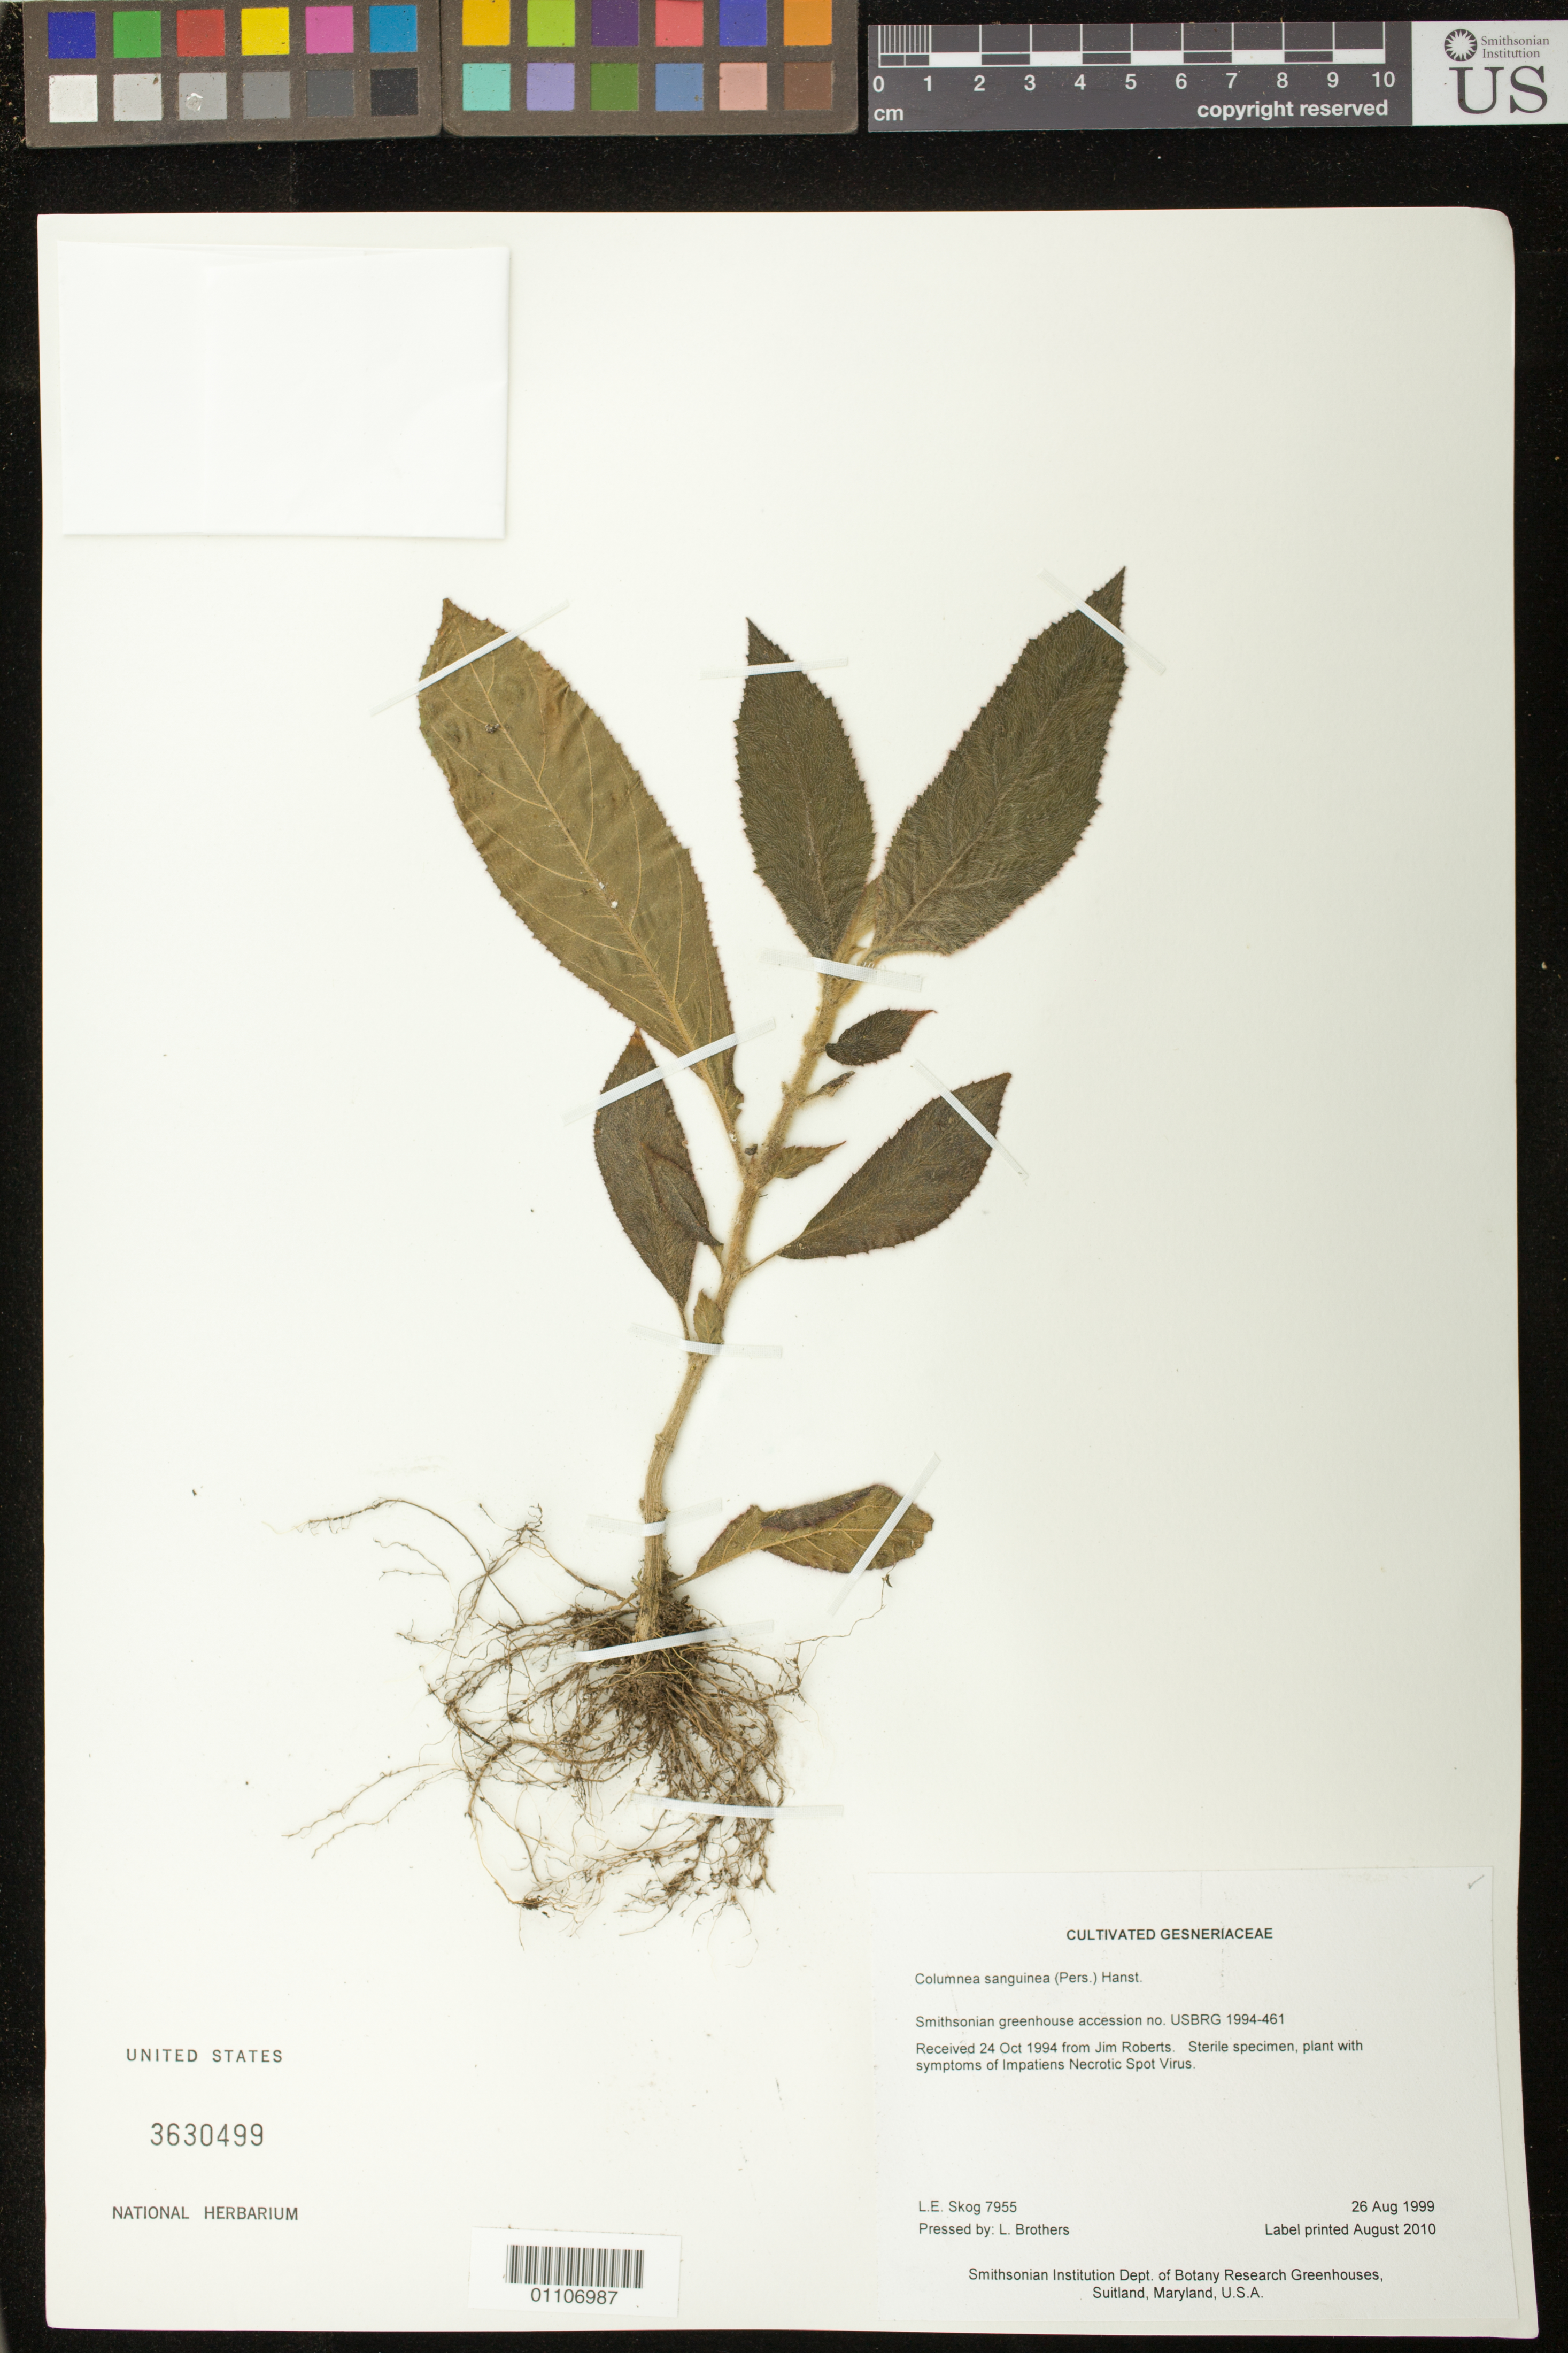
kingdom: Plantae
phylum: Tracheophyta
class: Magnoliopsida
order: Lamiales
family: Gesneriaceae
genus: Columnea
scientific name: Columnea sanguinea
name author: (Pers.) Hanst.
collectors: L. E. Skog & L. Brothers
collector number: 7955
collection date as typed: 26 Aug 1999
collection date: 1999-08-26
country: United States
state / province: Maryland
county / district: Prince George's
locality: Smithsonian Institution Dept. of Botany Research Greenhouses, Suitland, Maryland, U.S.A.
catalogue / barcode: US 3630499